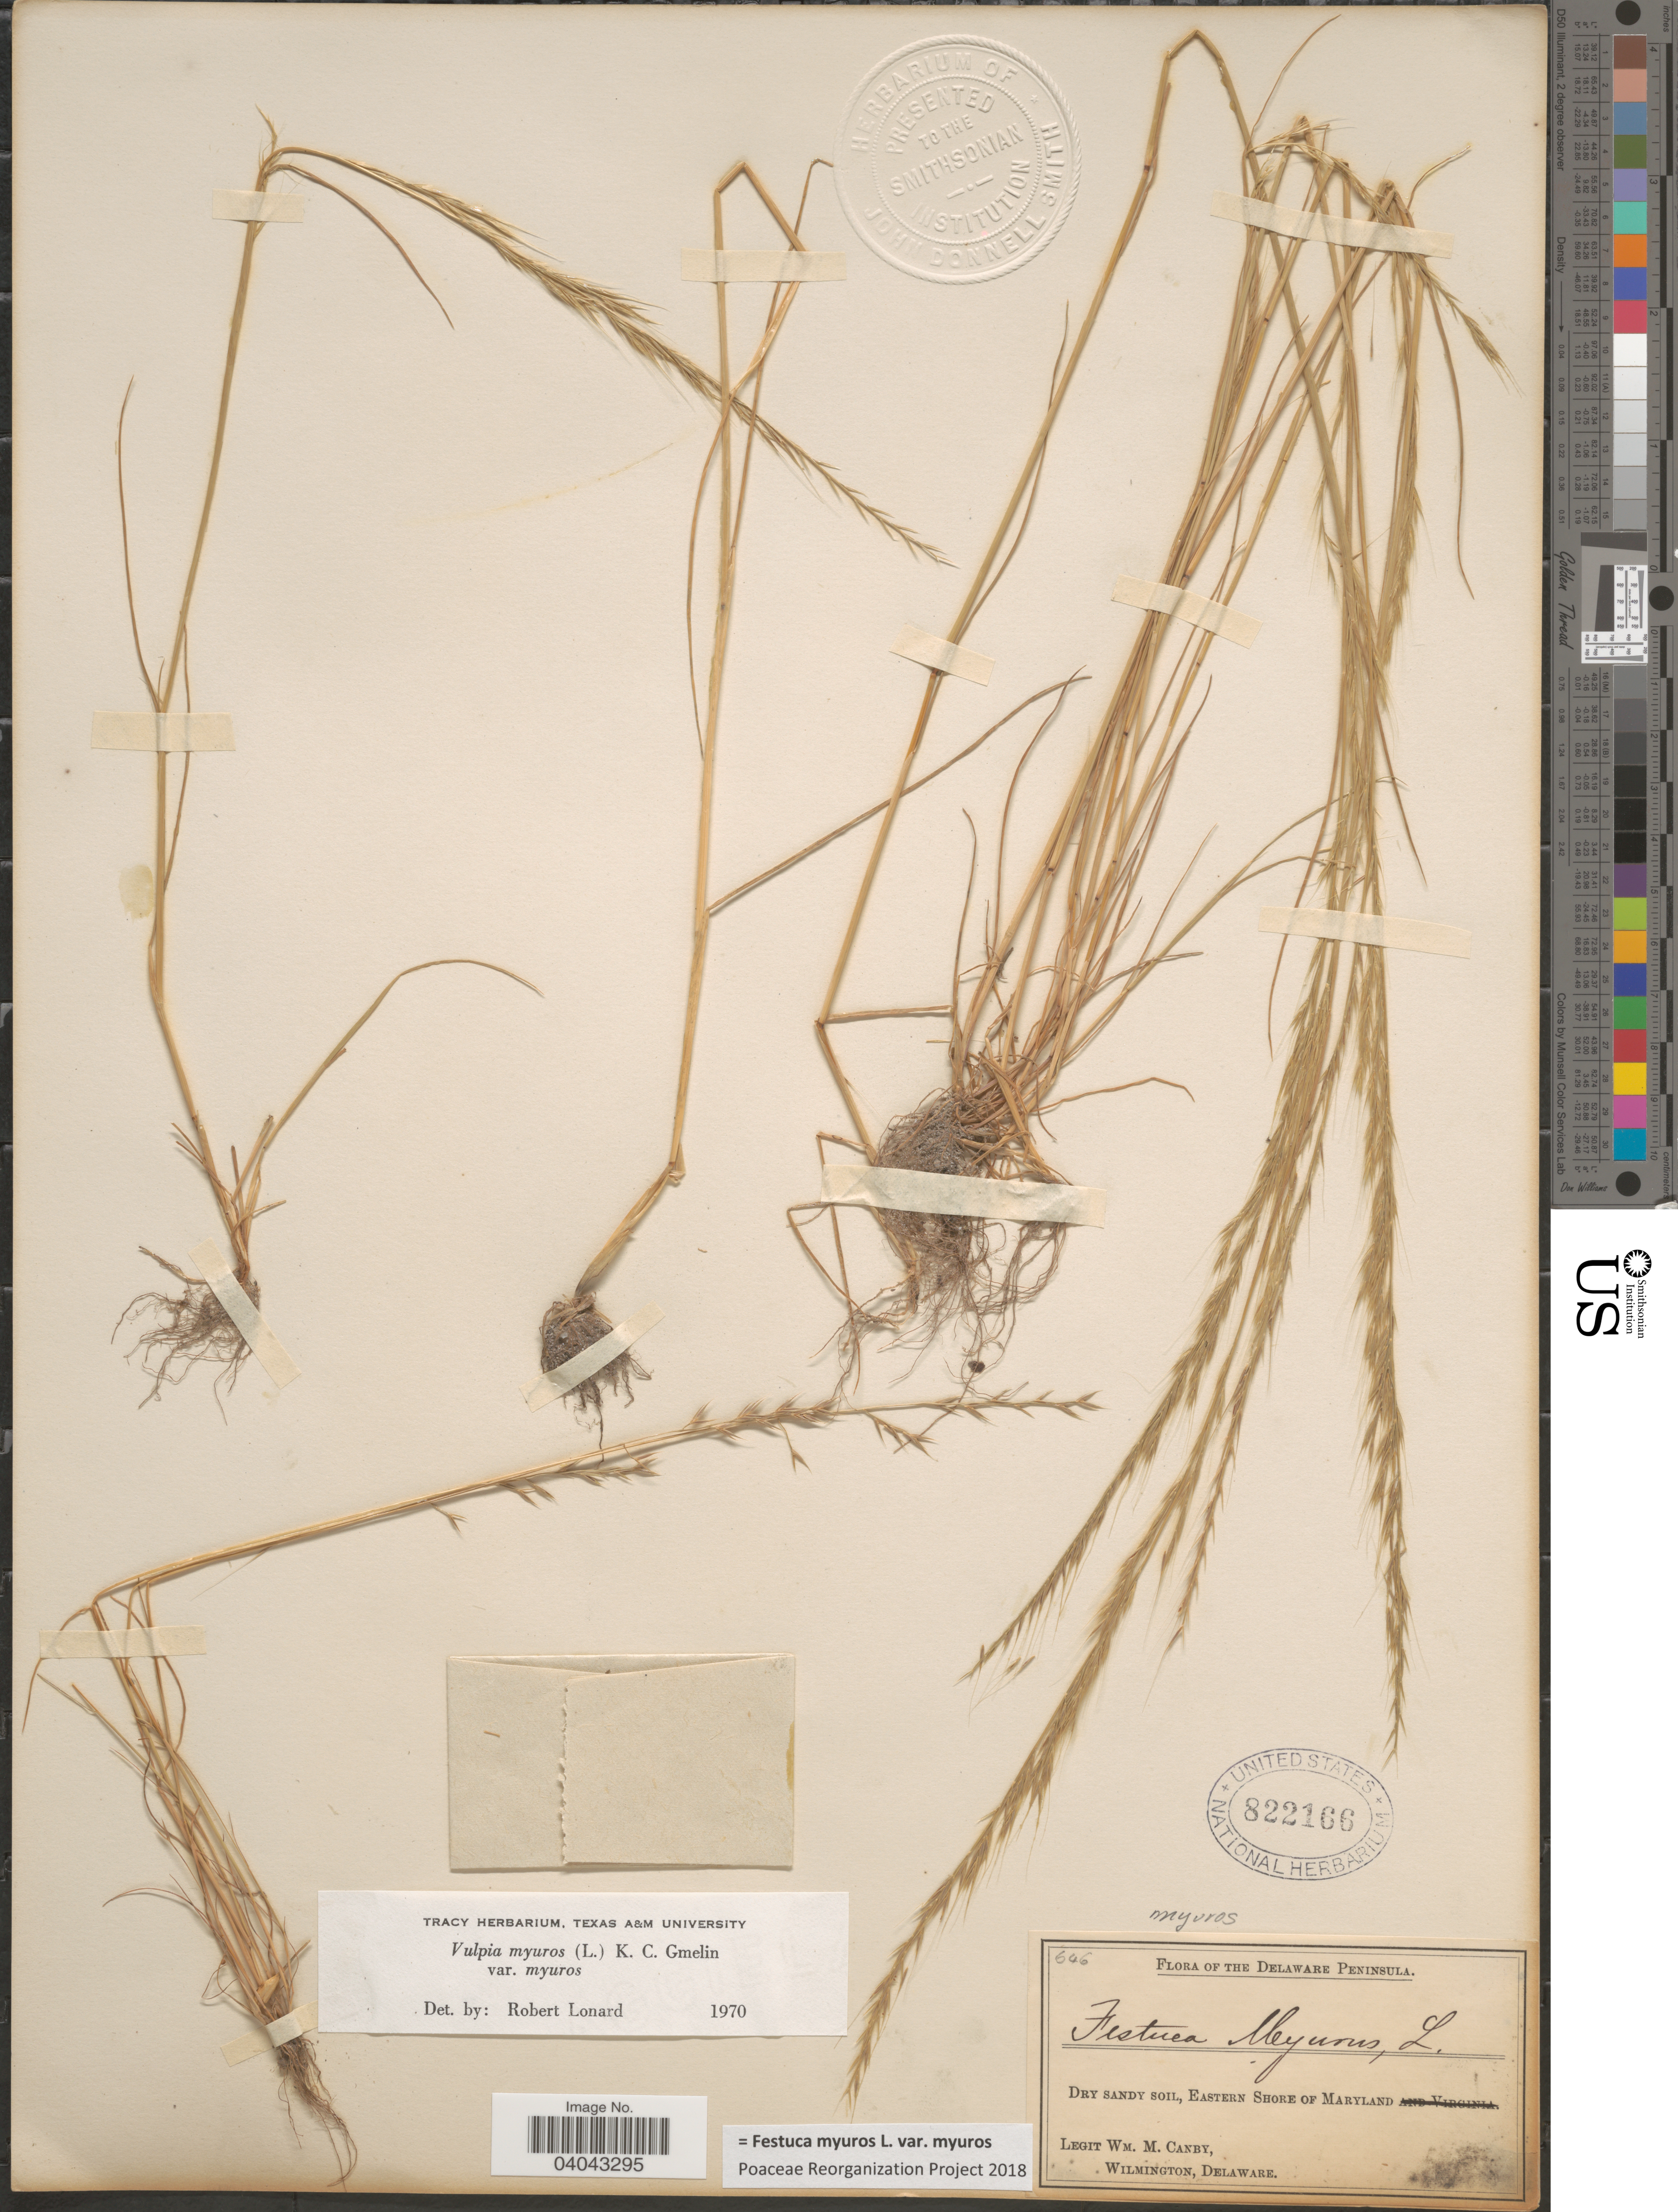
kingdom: Plantae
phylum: Tracheophyta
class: Liliopsida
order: Poales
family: Poaceae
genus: Festuca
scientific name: Festuca myuros var. myuros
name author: L.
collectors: W. M. Canby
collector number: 646*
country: United States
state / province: Maryland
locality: Delaware Peninsula. Dry sandy soil, Eastern shore of Maryland.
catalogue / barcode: US 822166